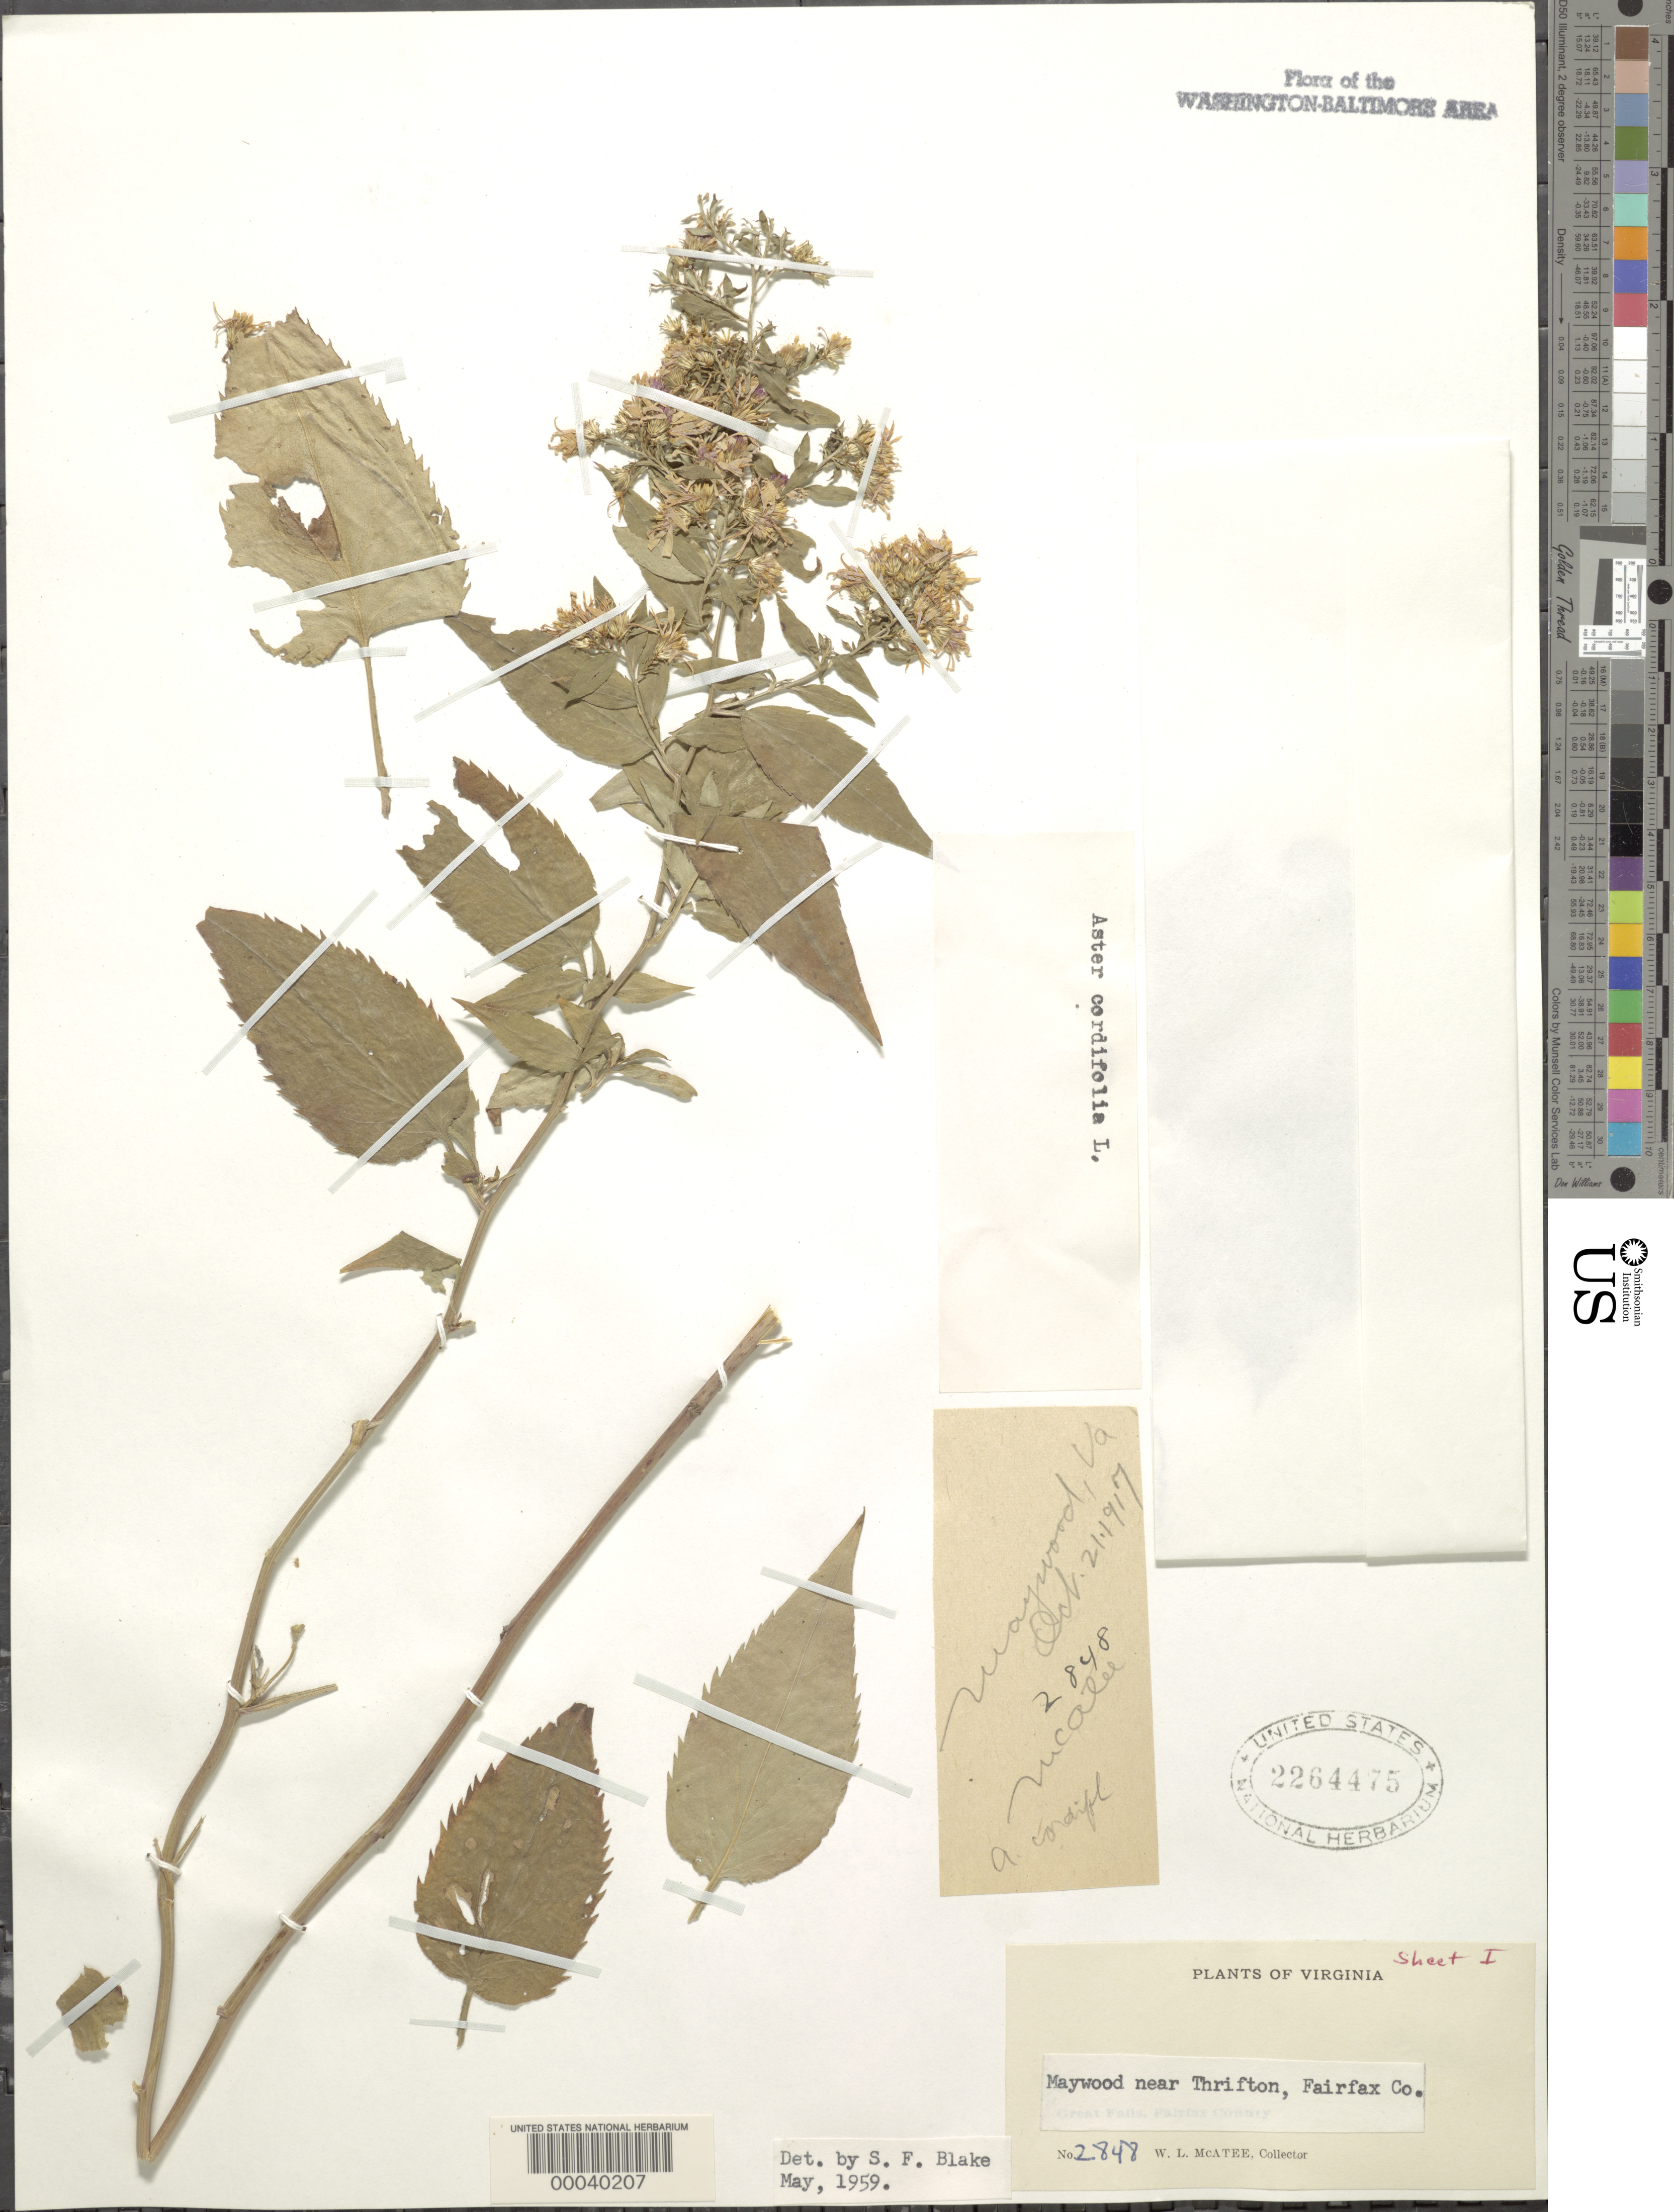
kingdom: Plantae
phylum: Tracheophyta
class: Magnoliopsida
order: Asterales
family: Asteraceae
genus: Symphyotrichum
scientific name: Symphyotrichum cordifolium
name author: (L.) G.L. Nesom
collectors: W. McAtee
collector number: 2848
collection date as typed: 21 Oct 1917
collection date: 1917-10-21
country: United States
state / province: Virginia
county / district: Fairfax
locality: Maywood near Thrifton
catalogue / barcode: US 2264475